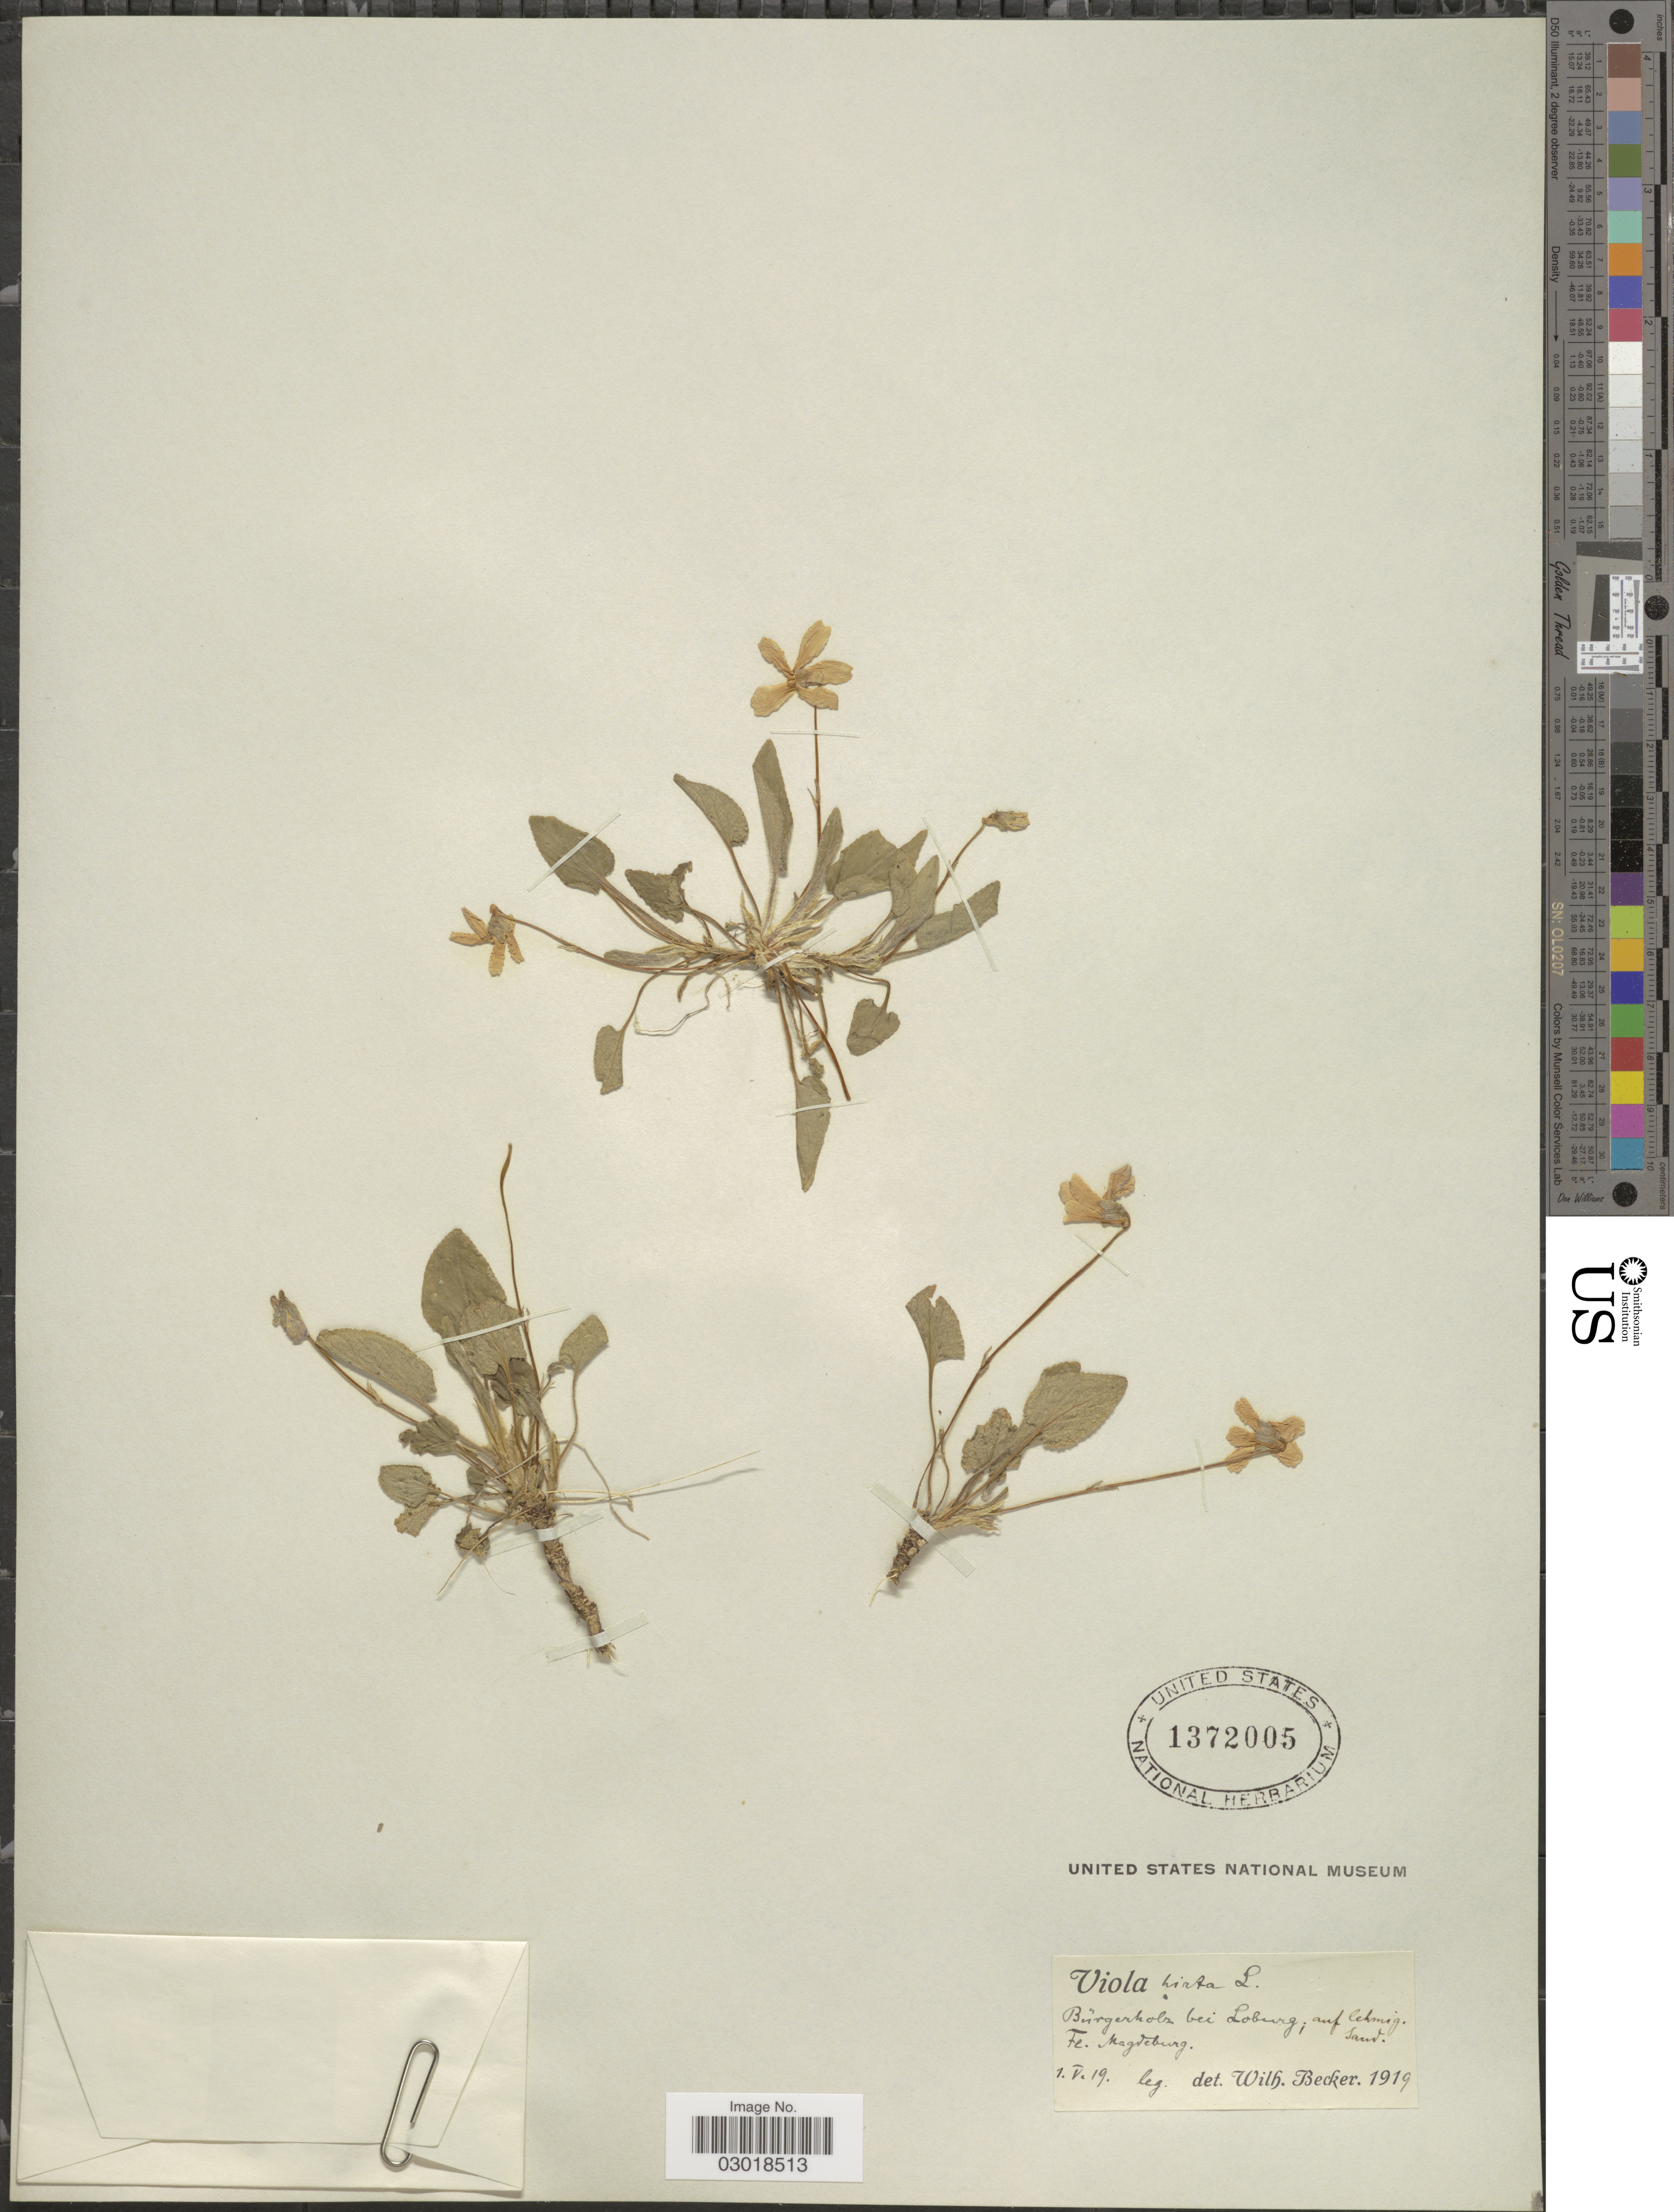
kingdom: Plantae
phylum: Tracheophyta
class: Magnoliopsida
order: Malpighiales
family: Violaceae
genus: Viola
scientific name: Viola hirta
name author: L.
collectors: W. Becker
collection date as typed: Transcribed d/m/y: 1/5/19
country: Germany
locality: Bürgerholz bei Loburg. Fe. Magdeburg.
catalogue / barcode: US 1372005